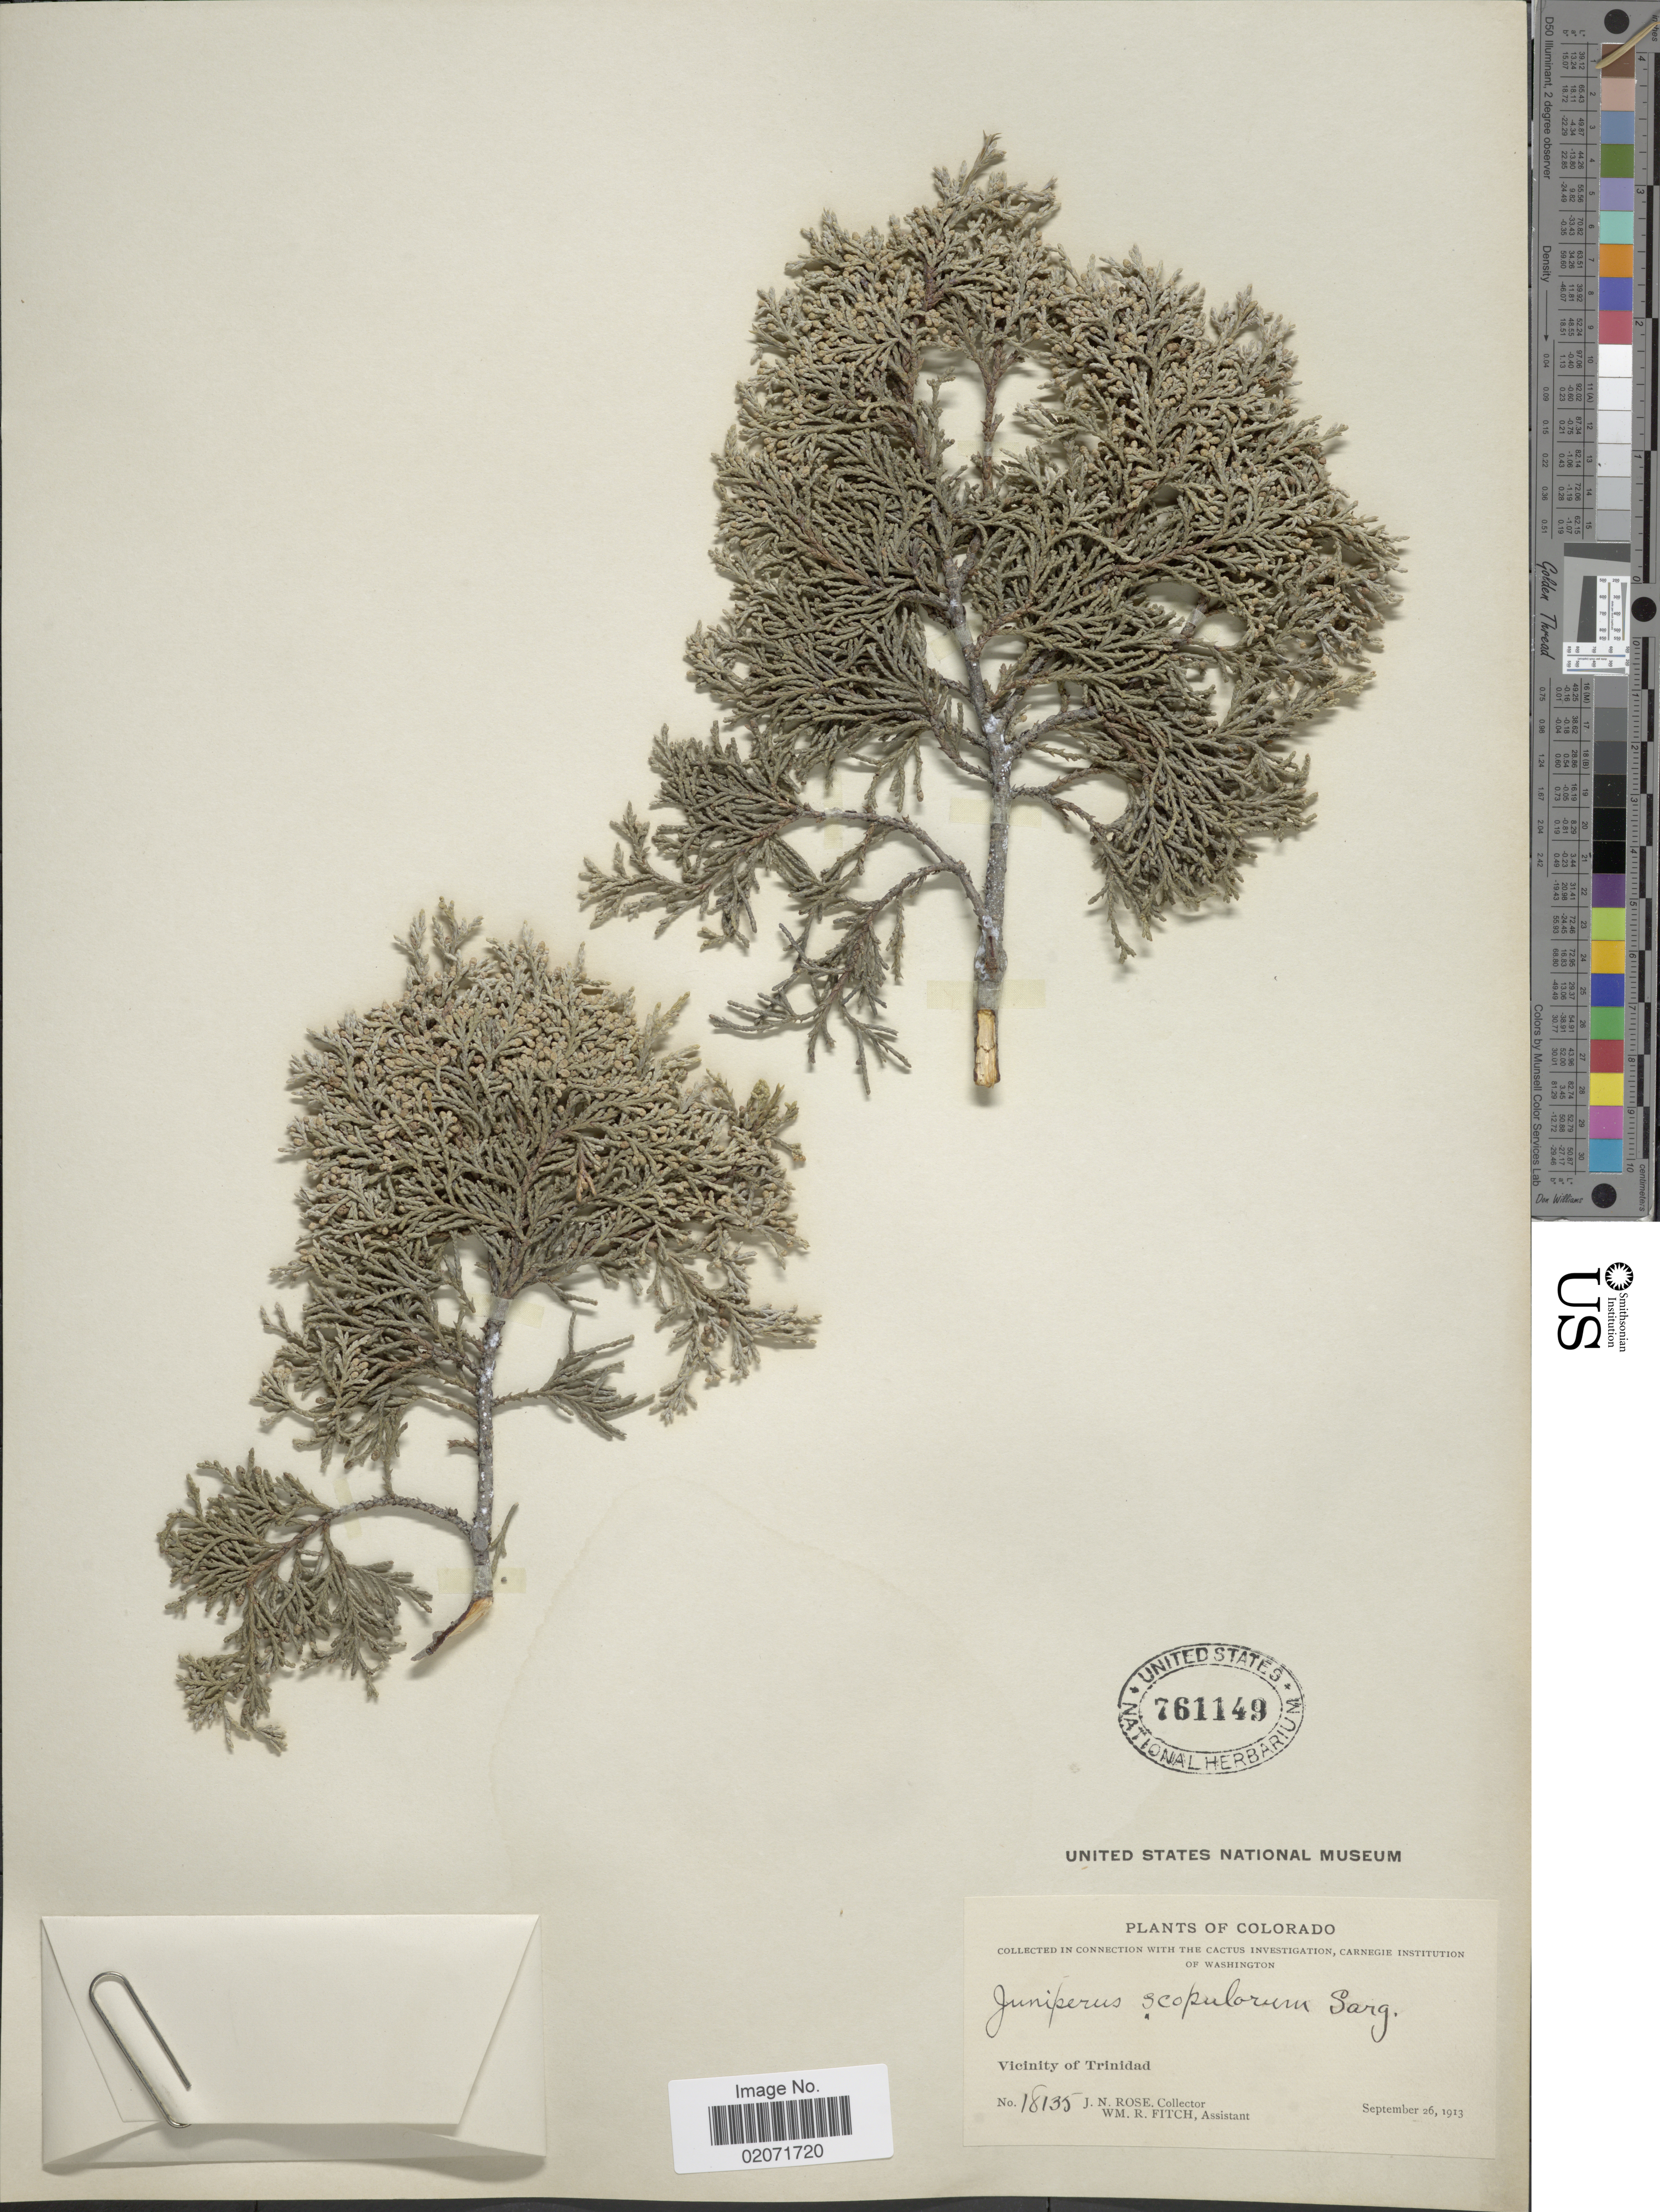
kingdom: Plantae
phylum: Tracheophyta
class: Pinopsida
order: Pinales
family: Cupressaceae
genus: Juniperus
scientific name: Juniperus scopulorum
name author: Sarg.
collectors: J. N. Rose & W. R. Fitch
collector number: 18135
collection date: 1913-09-26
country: United States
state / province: Colorado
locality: Vicinity of Trinidad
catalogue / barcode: US 761149